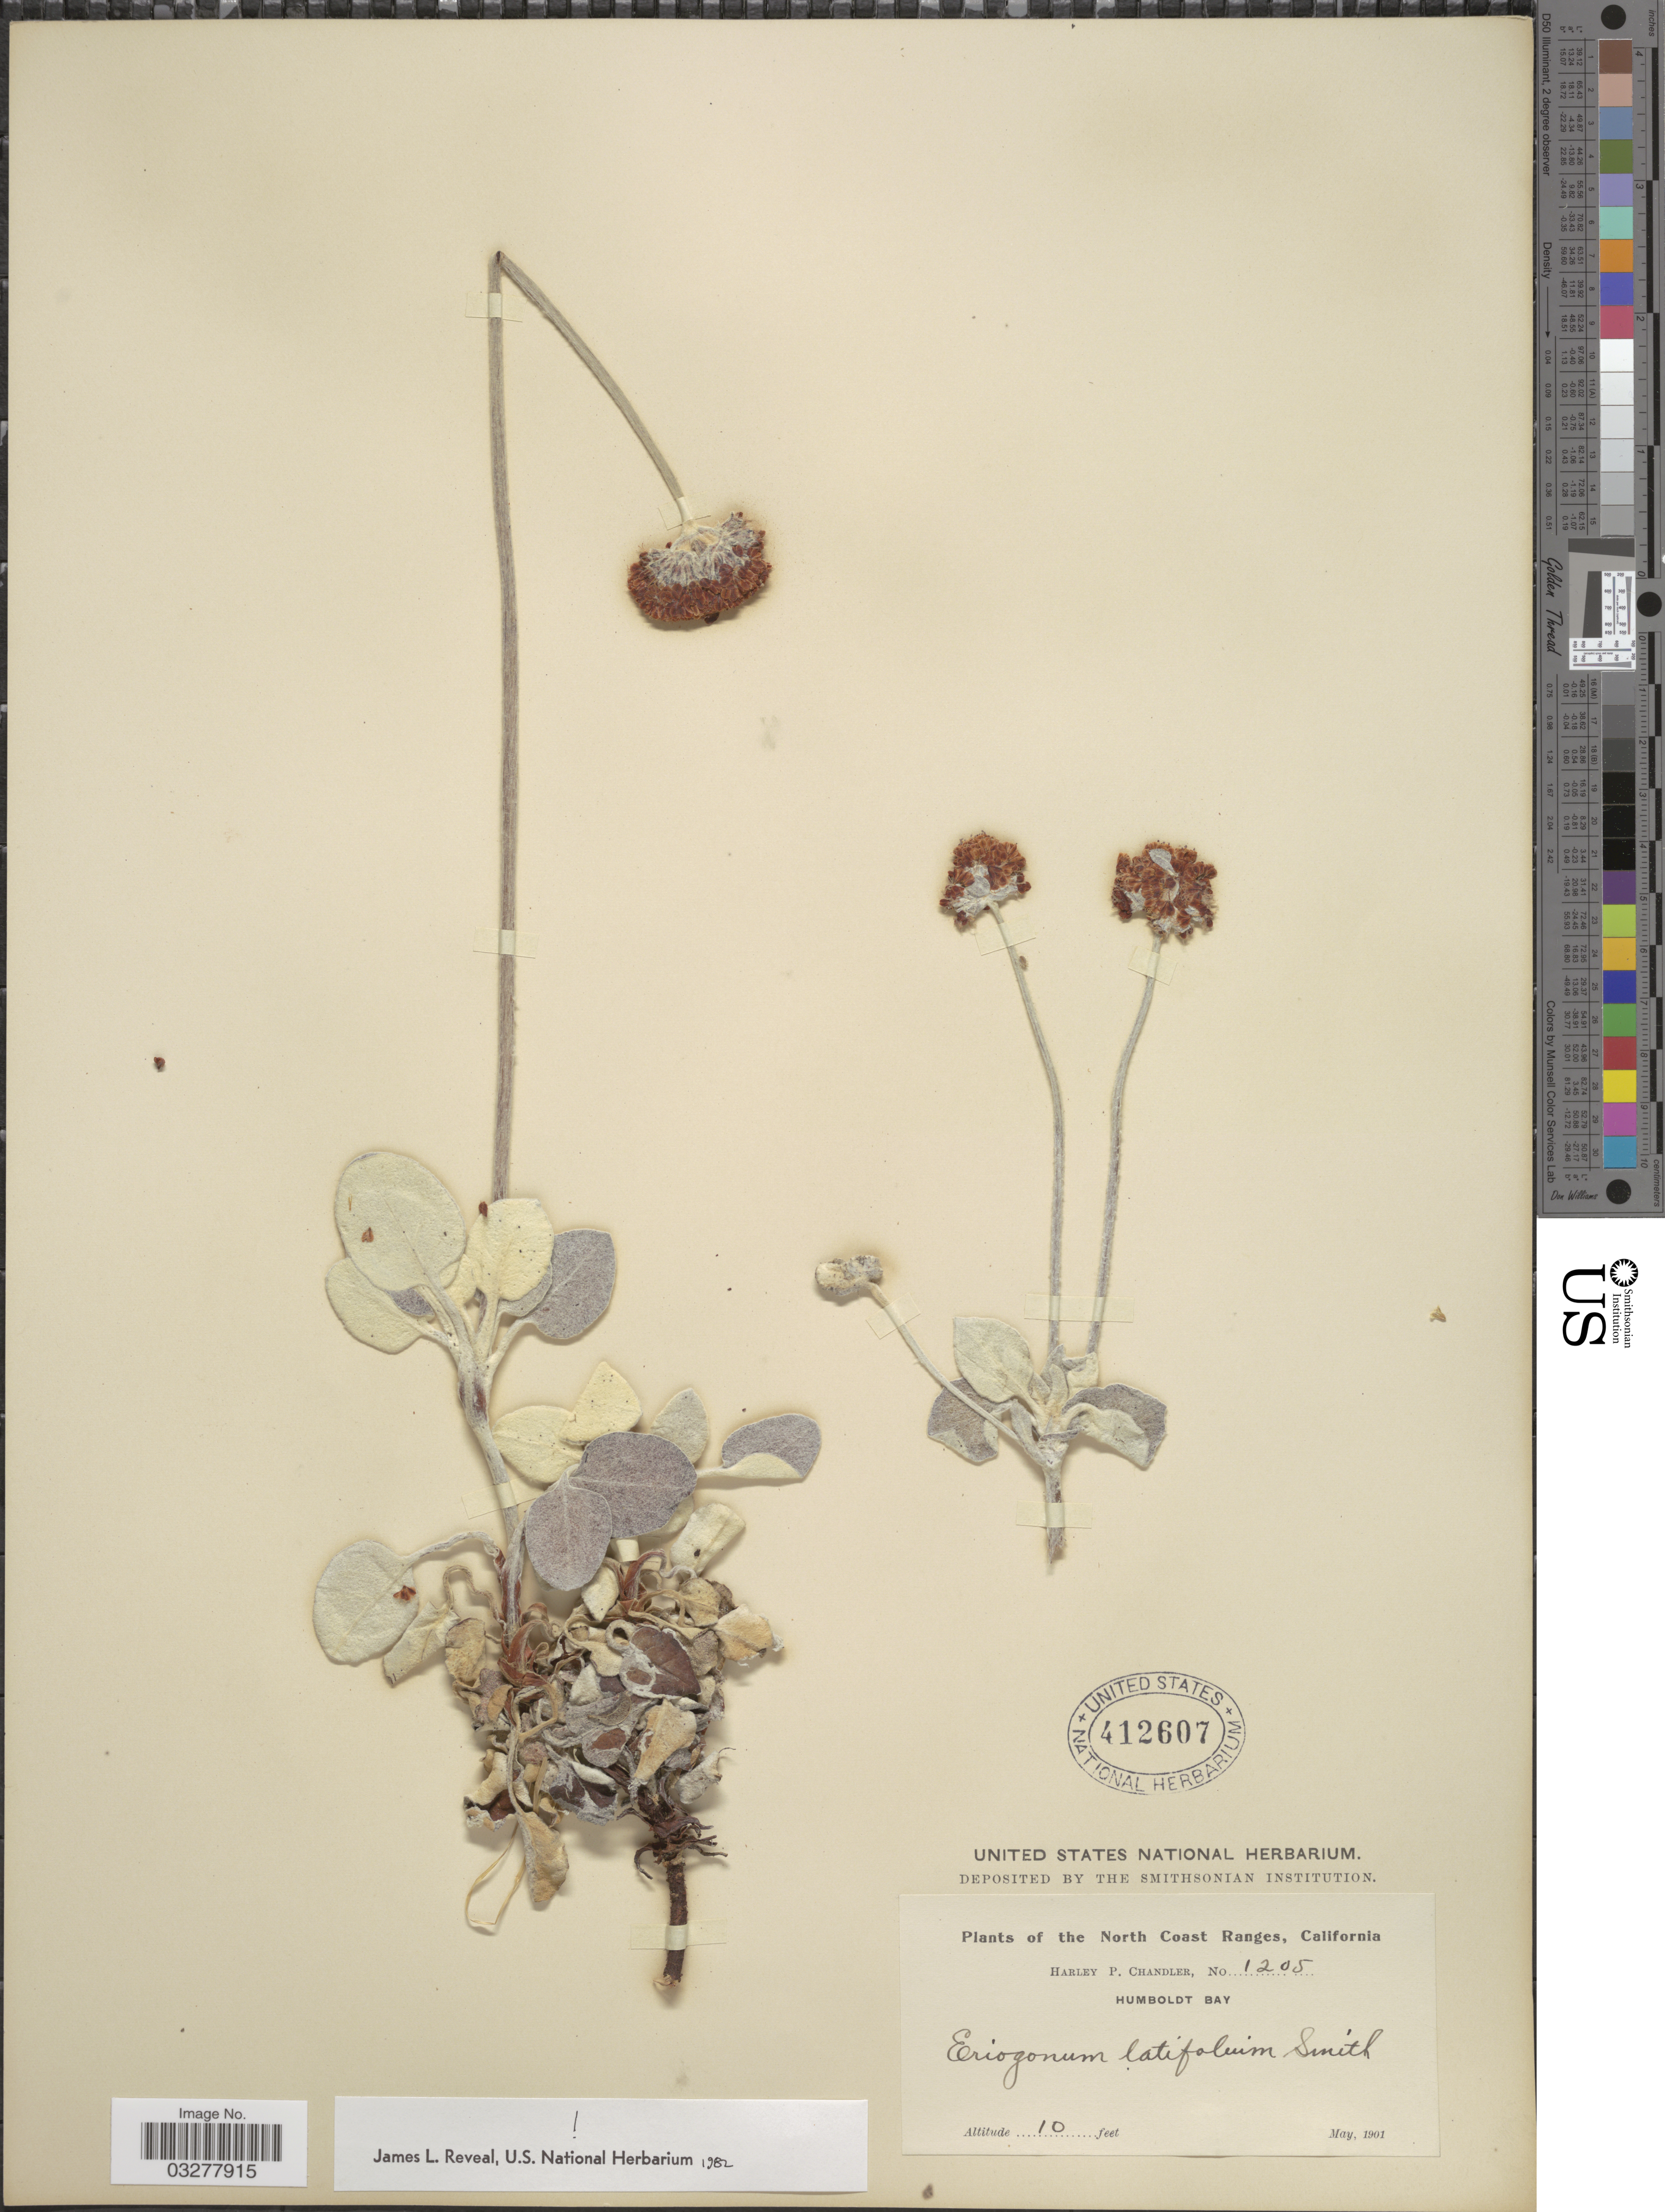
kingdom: Plantae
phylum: Tracheophyta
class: Magnoliopsida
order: Caryophyllales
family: Polygonaceae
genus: Eriogonum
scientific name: Eriogonum latifolium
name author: Sm.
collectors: H. Chandler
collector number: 1205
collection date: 1901-05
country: United States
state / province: California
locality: North Coast Ranges. Humboldt Bay.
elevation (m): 3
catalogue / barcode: US 412607